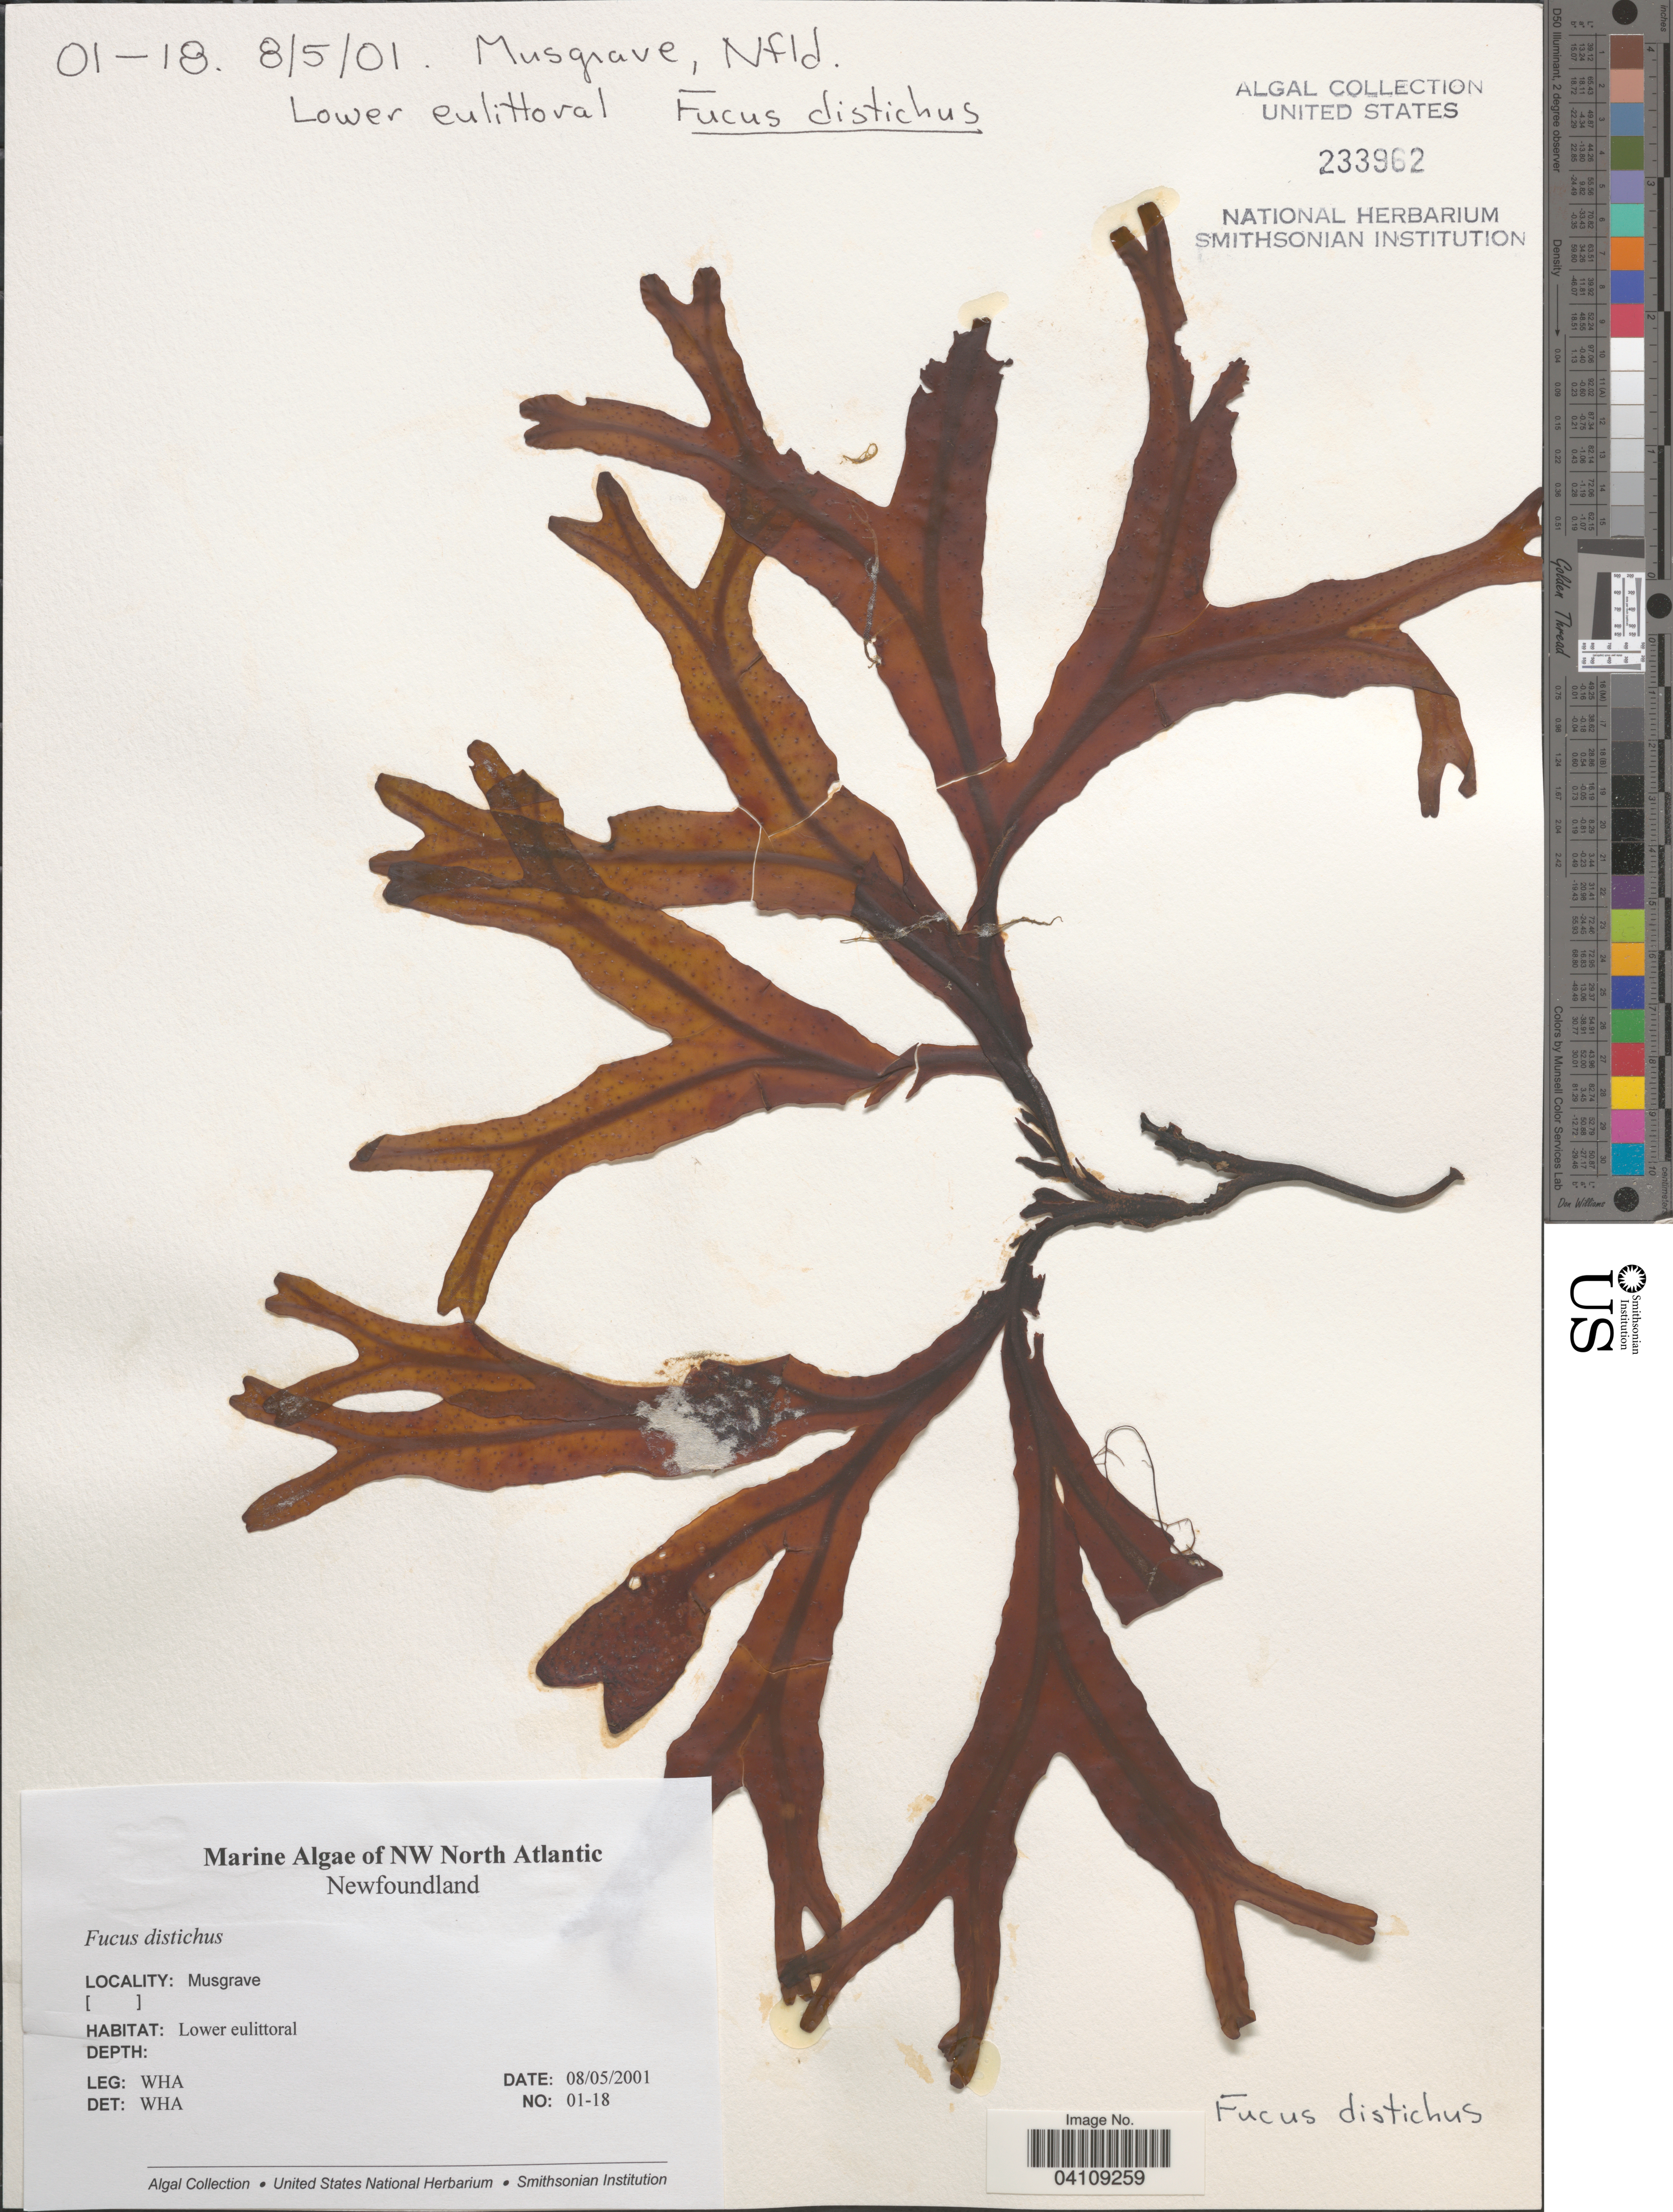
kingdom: Chromista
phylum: Ochrophyta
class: Phaeophyceae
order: Fucales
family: Fucaceae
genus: Fucus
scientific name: Fucus distichus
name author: L.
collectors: W. H. Adey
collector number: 01-18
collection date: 2001-08-05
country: Canada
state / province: Newfoundland and Labrador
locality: NW North Atlantic. Musgrave.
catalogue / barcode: US 233962